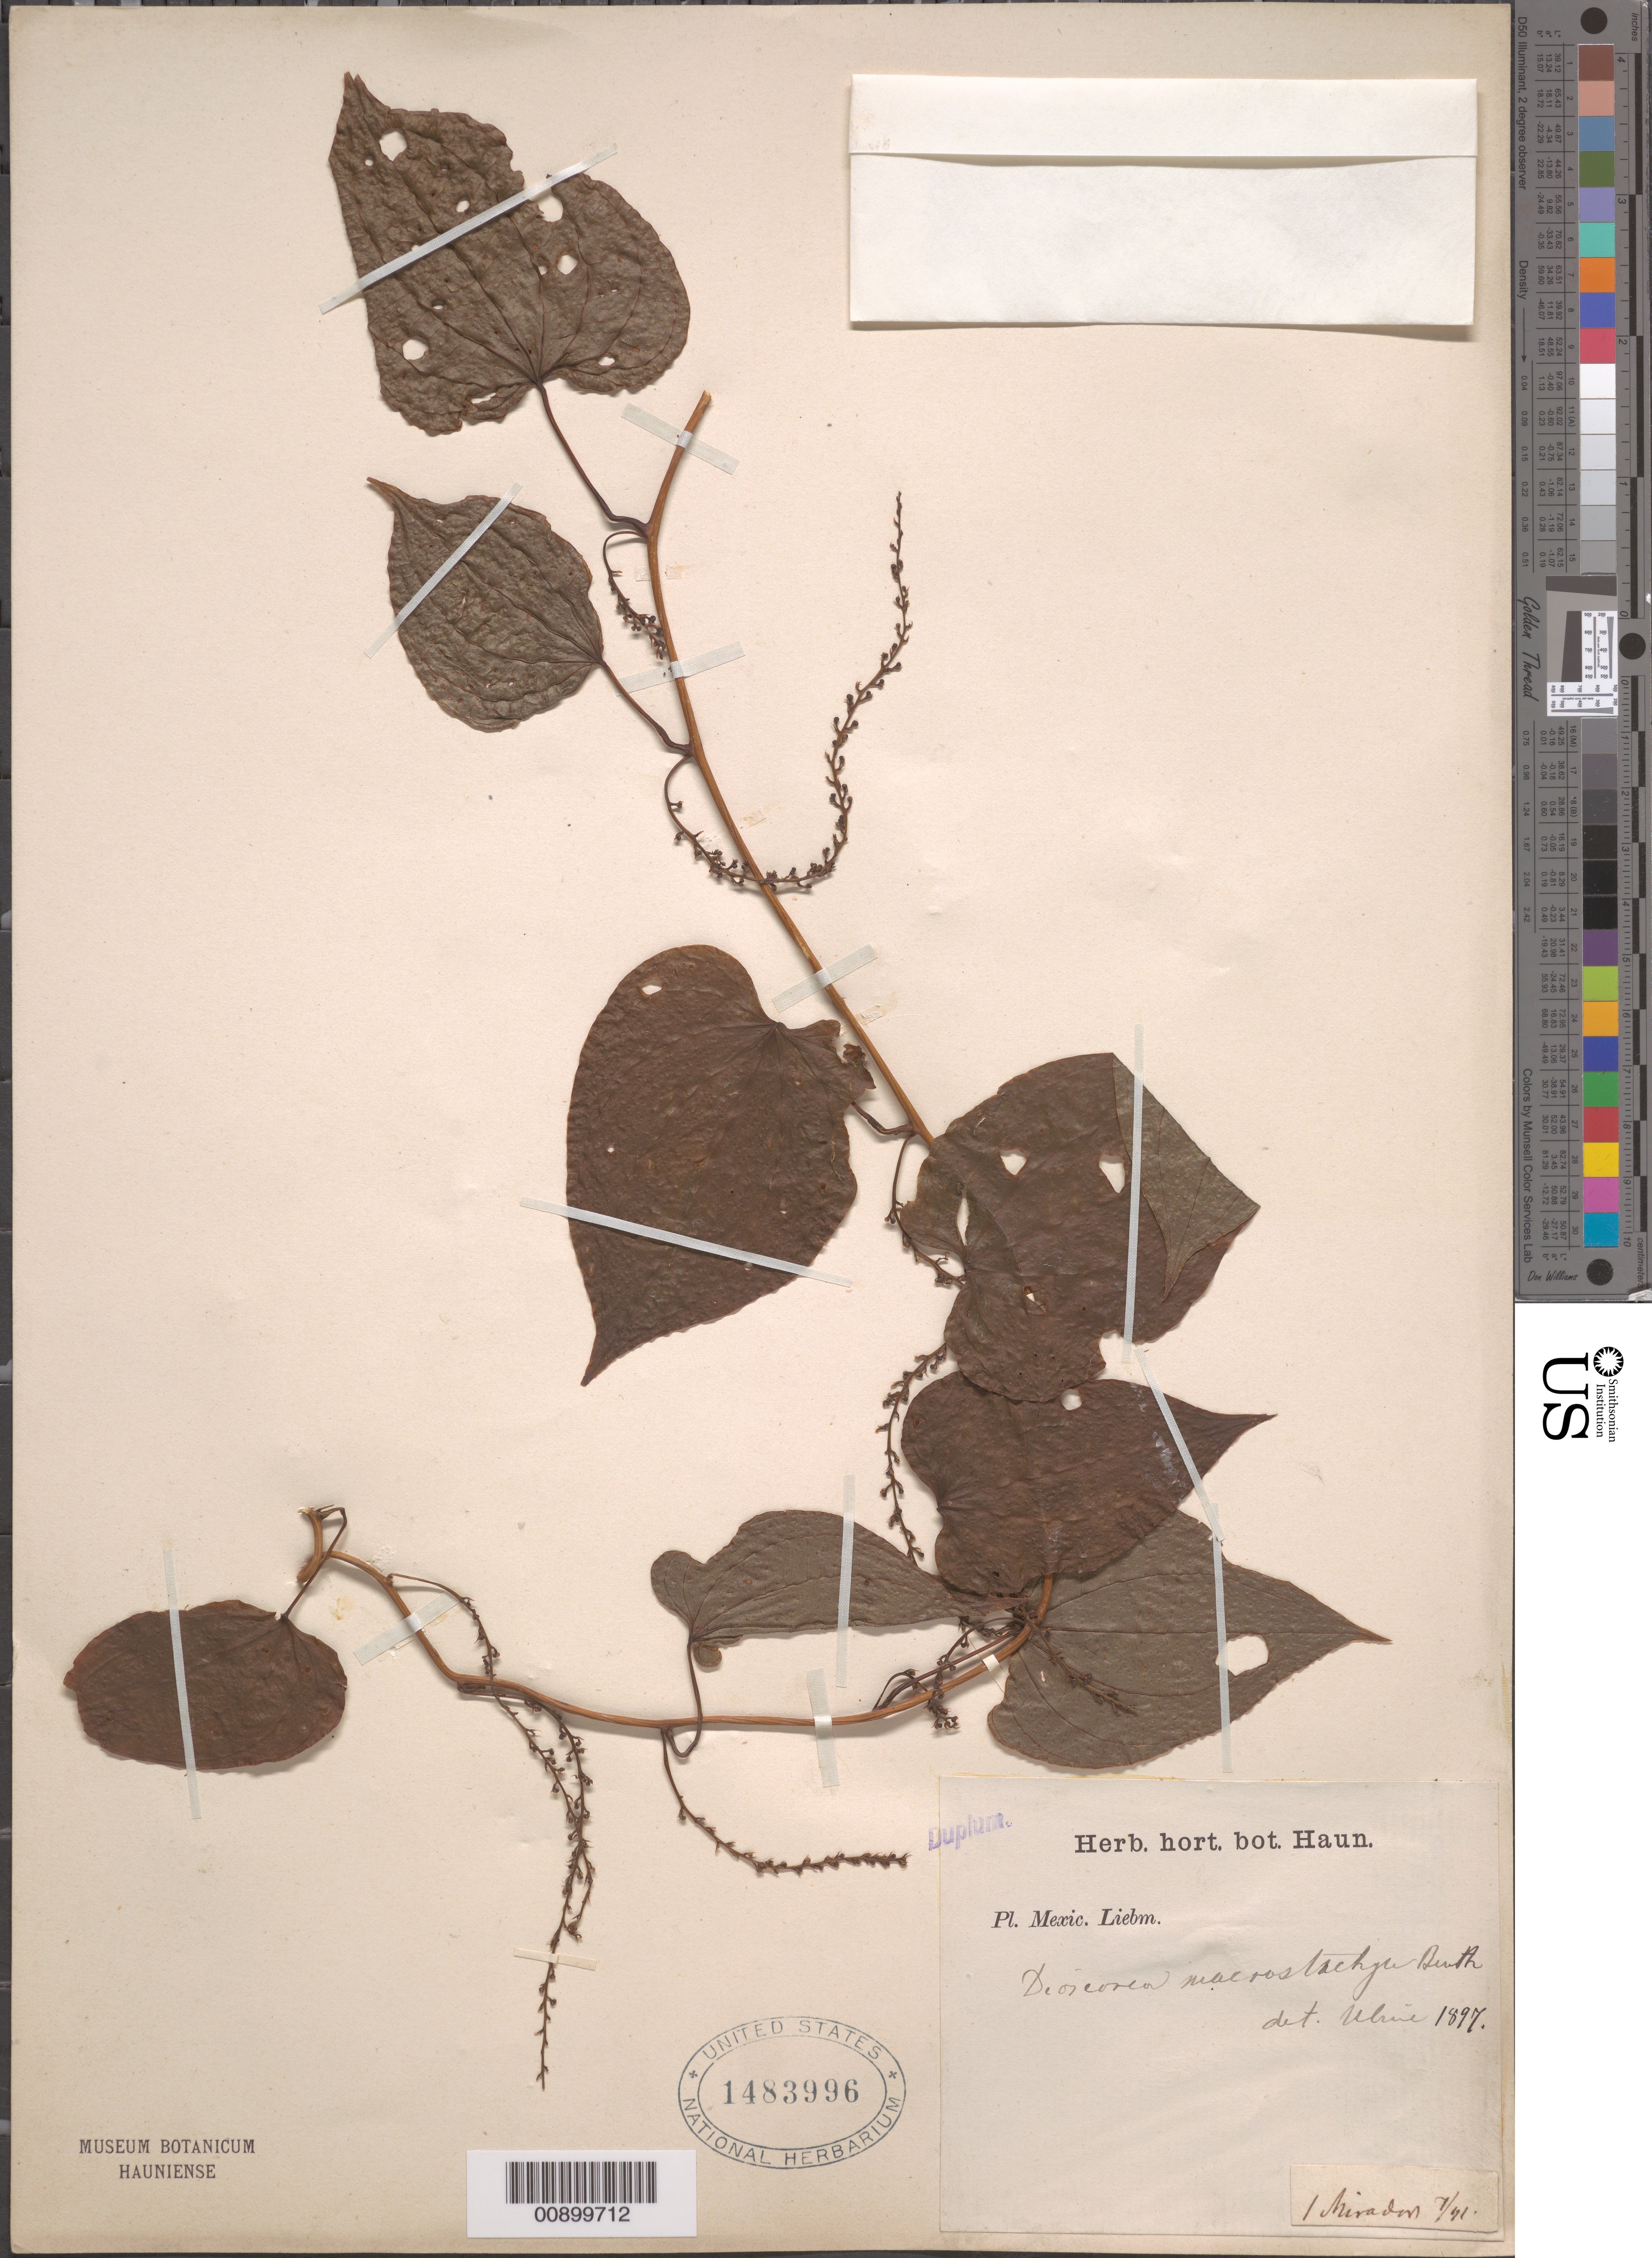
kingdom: Plantae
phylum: Tracheophyta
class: Liliopsida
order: Dioscoreales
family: Dioscoreaceae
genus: Dioscorea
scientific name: Dioscorea mexicana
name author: Scheidw.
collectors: F. M. Liebmann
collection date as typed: Jul 1841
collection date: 1841-07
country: Mexico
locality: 1 Mirador.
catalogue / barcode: US 1483996